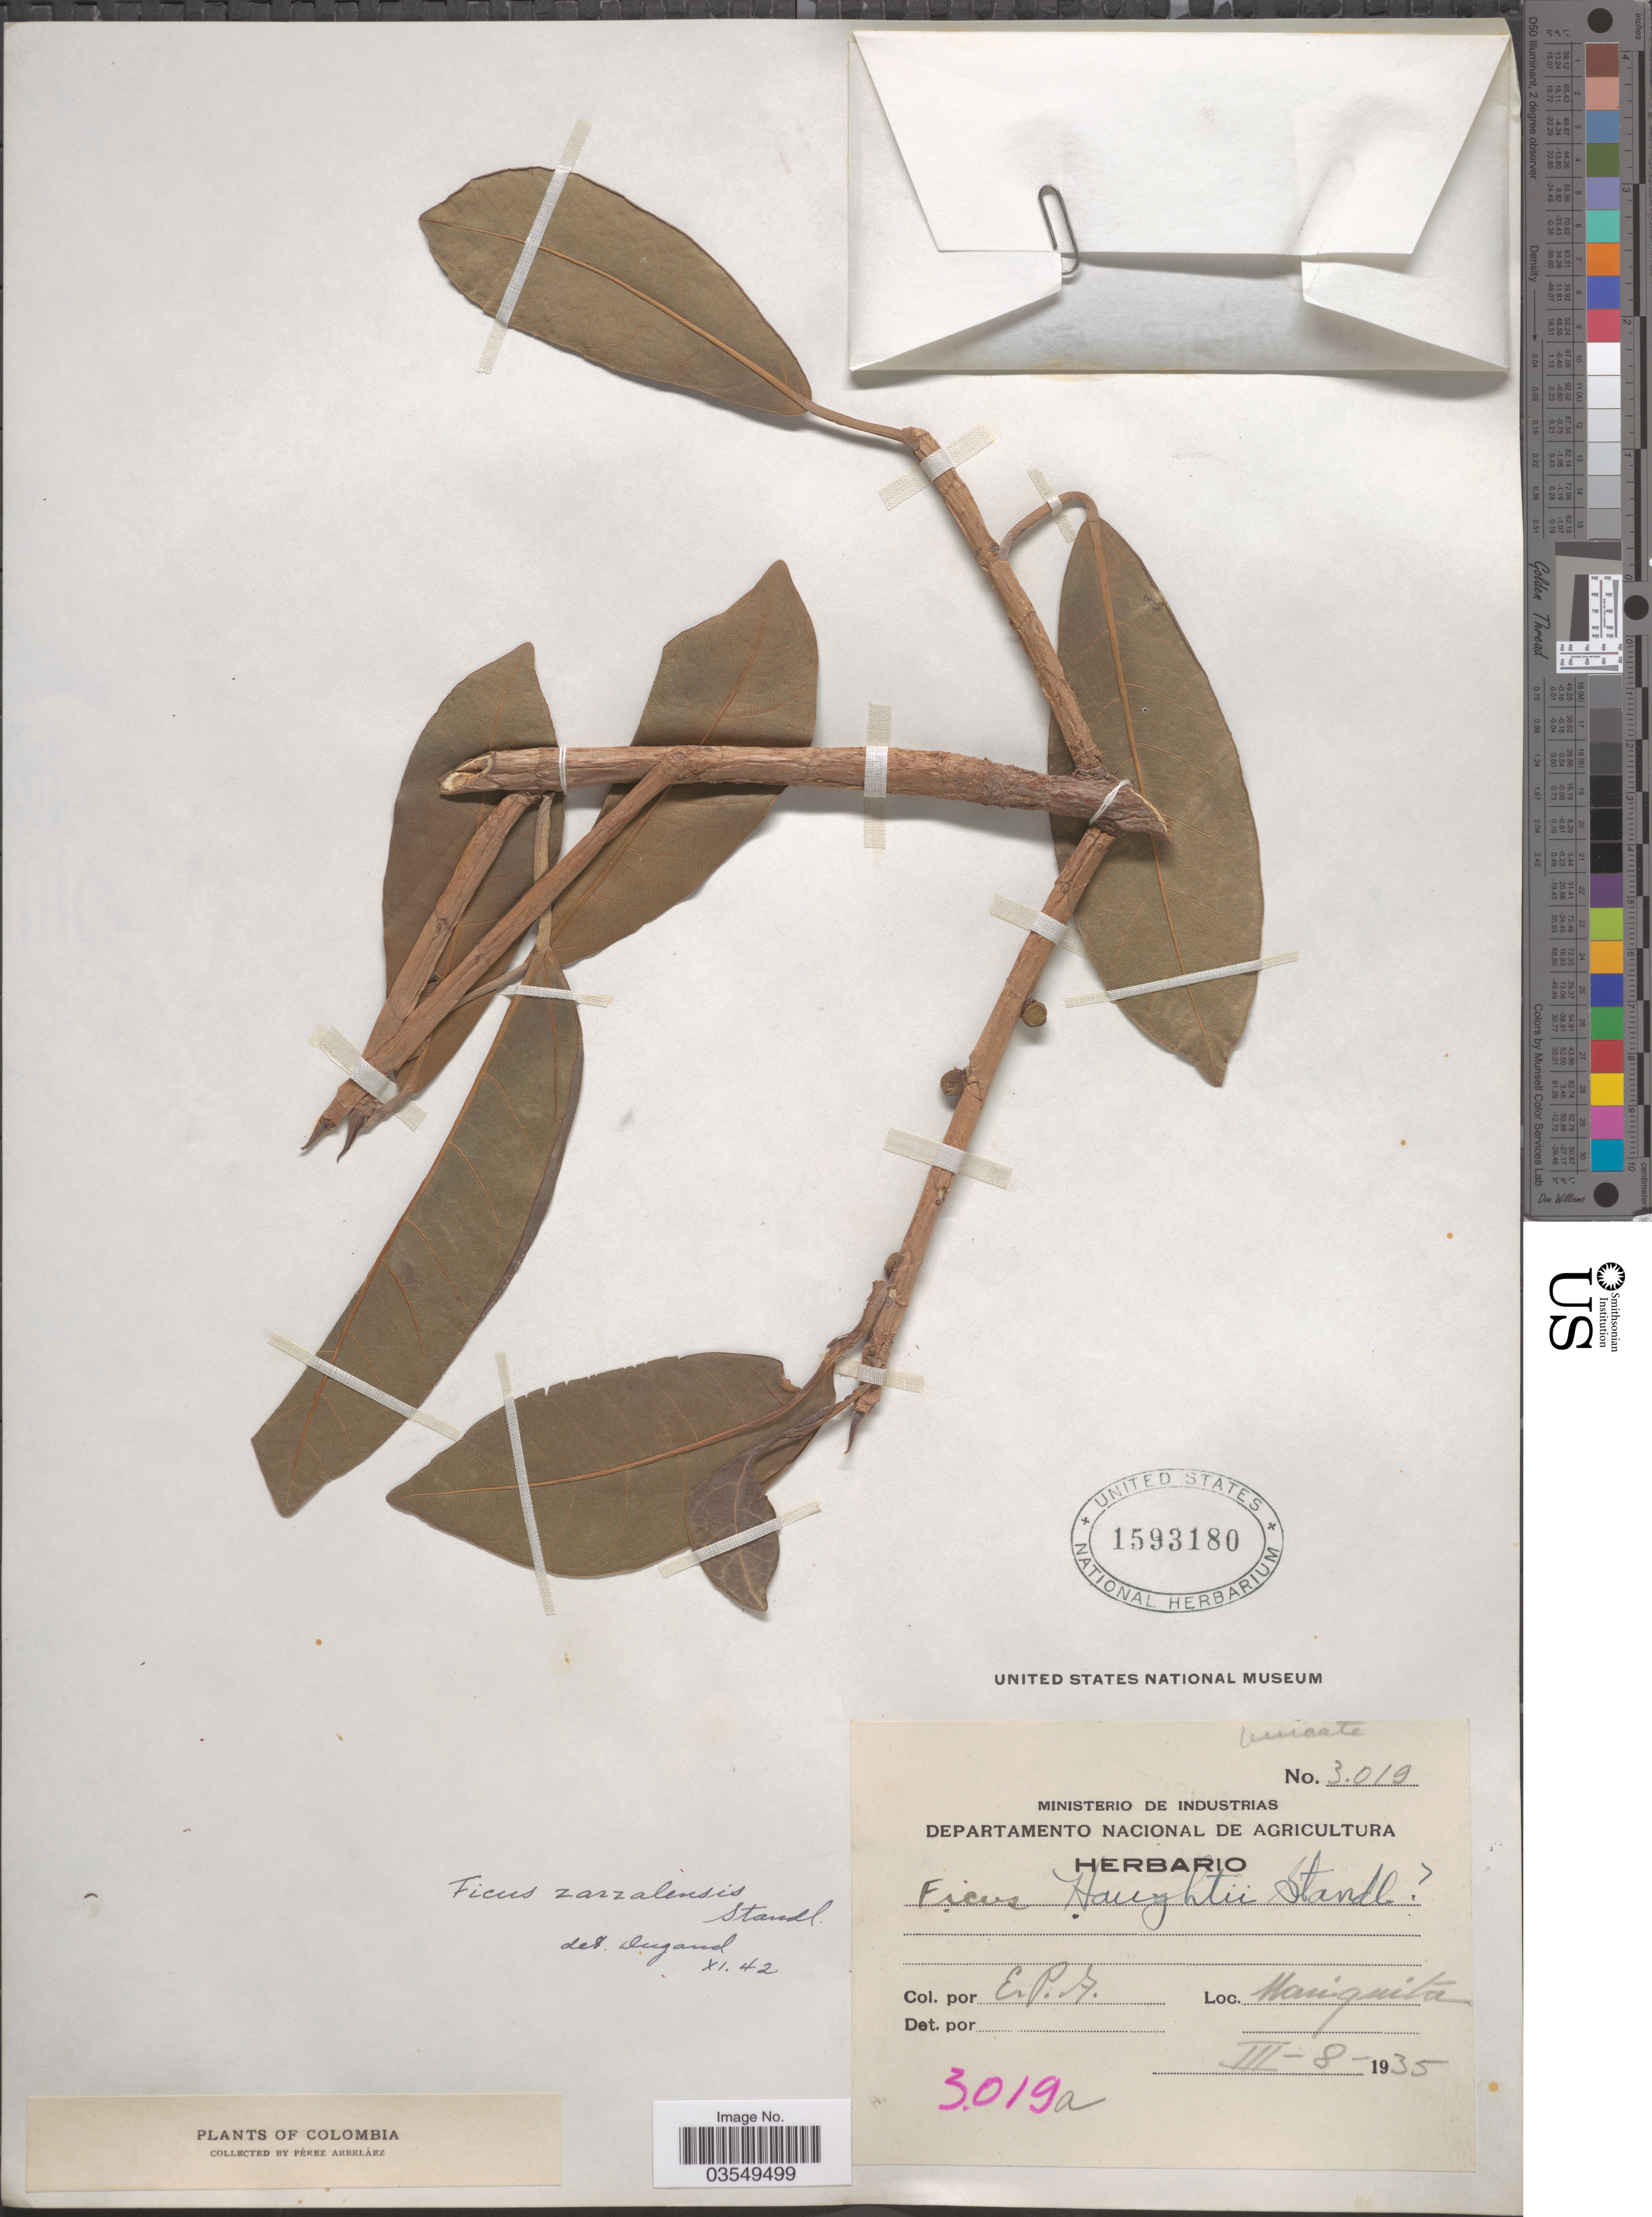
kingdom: Plantae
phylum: Tracheophyta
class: Magnoliopsida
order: Rosales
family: Moraceae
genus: Ficus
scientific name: Ficus zarzalensis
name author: Standl.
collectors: E. Pérez Arbeláez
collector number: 3019a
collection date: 1935-03-08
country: Colombia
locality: Mariquita.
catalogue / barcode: US 1593180